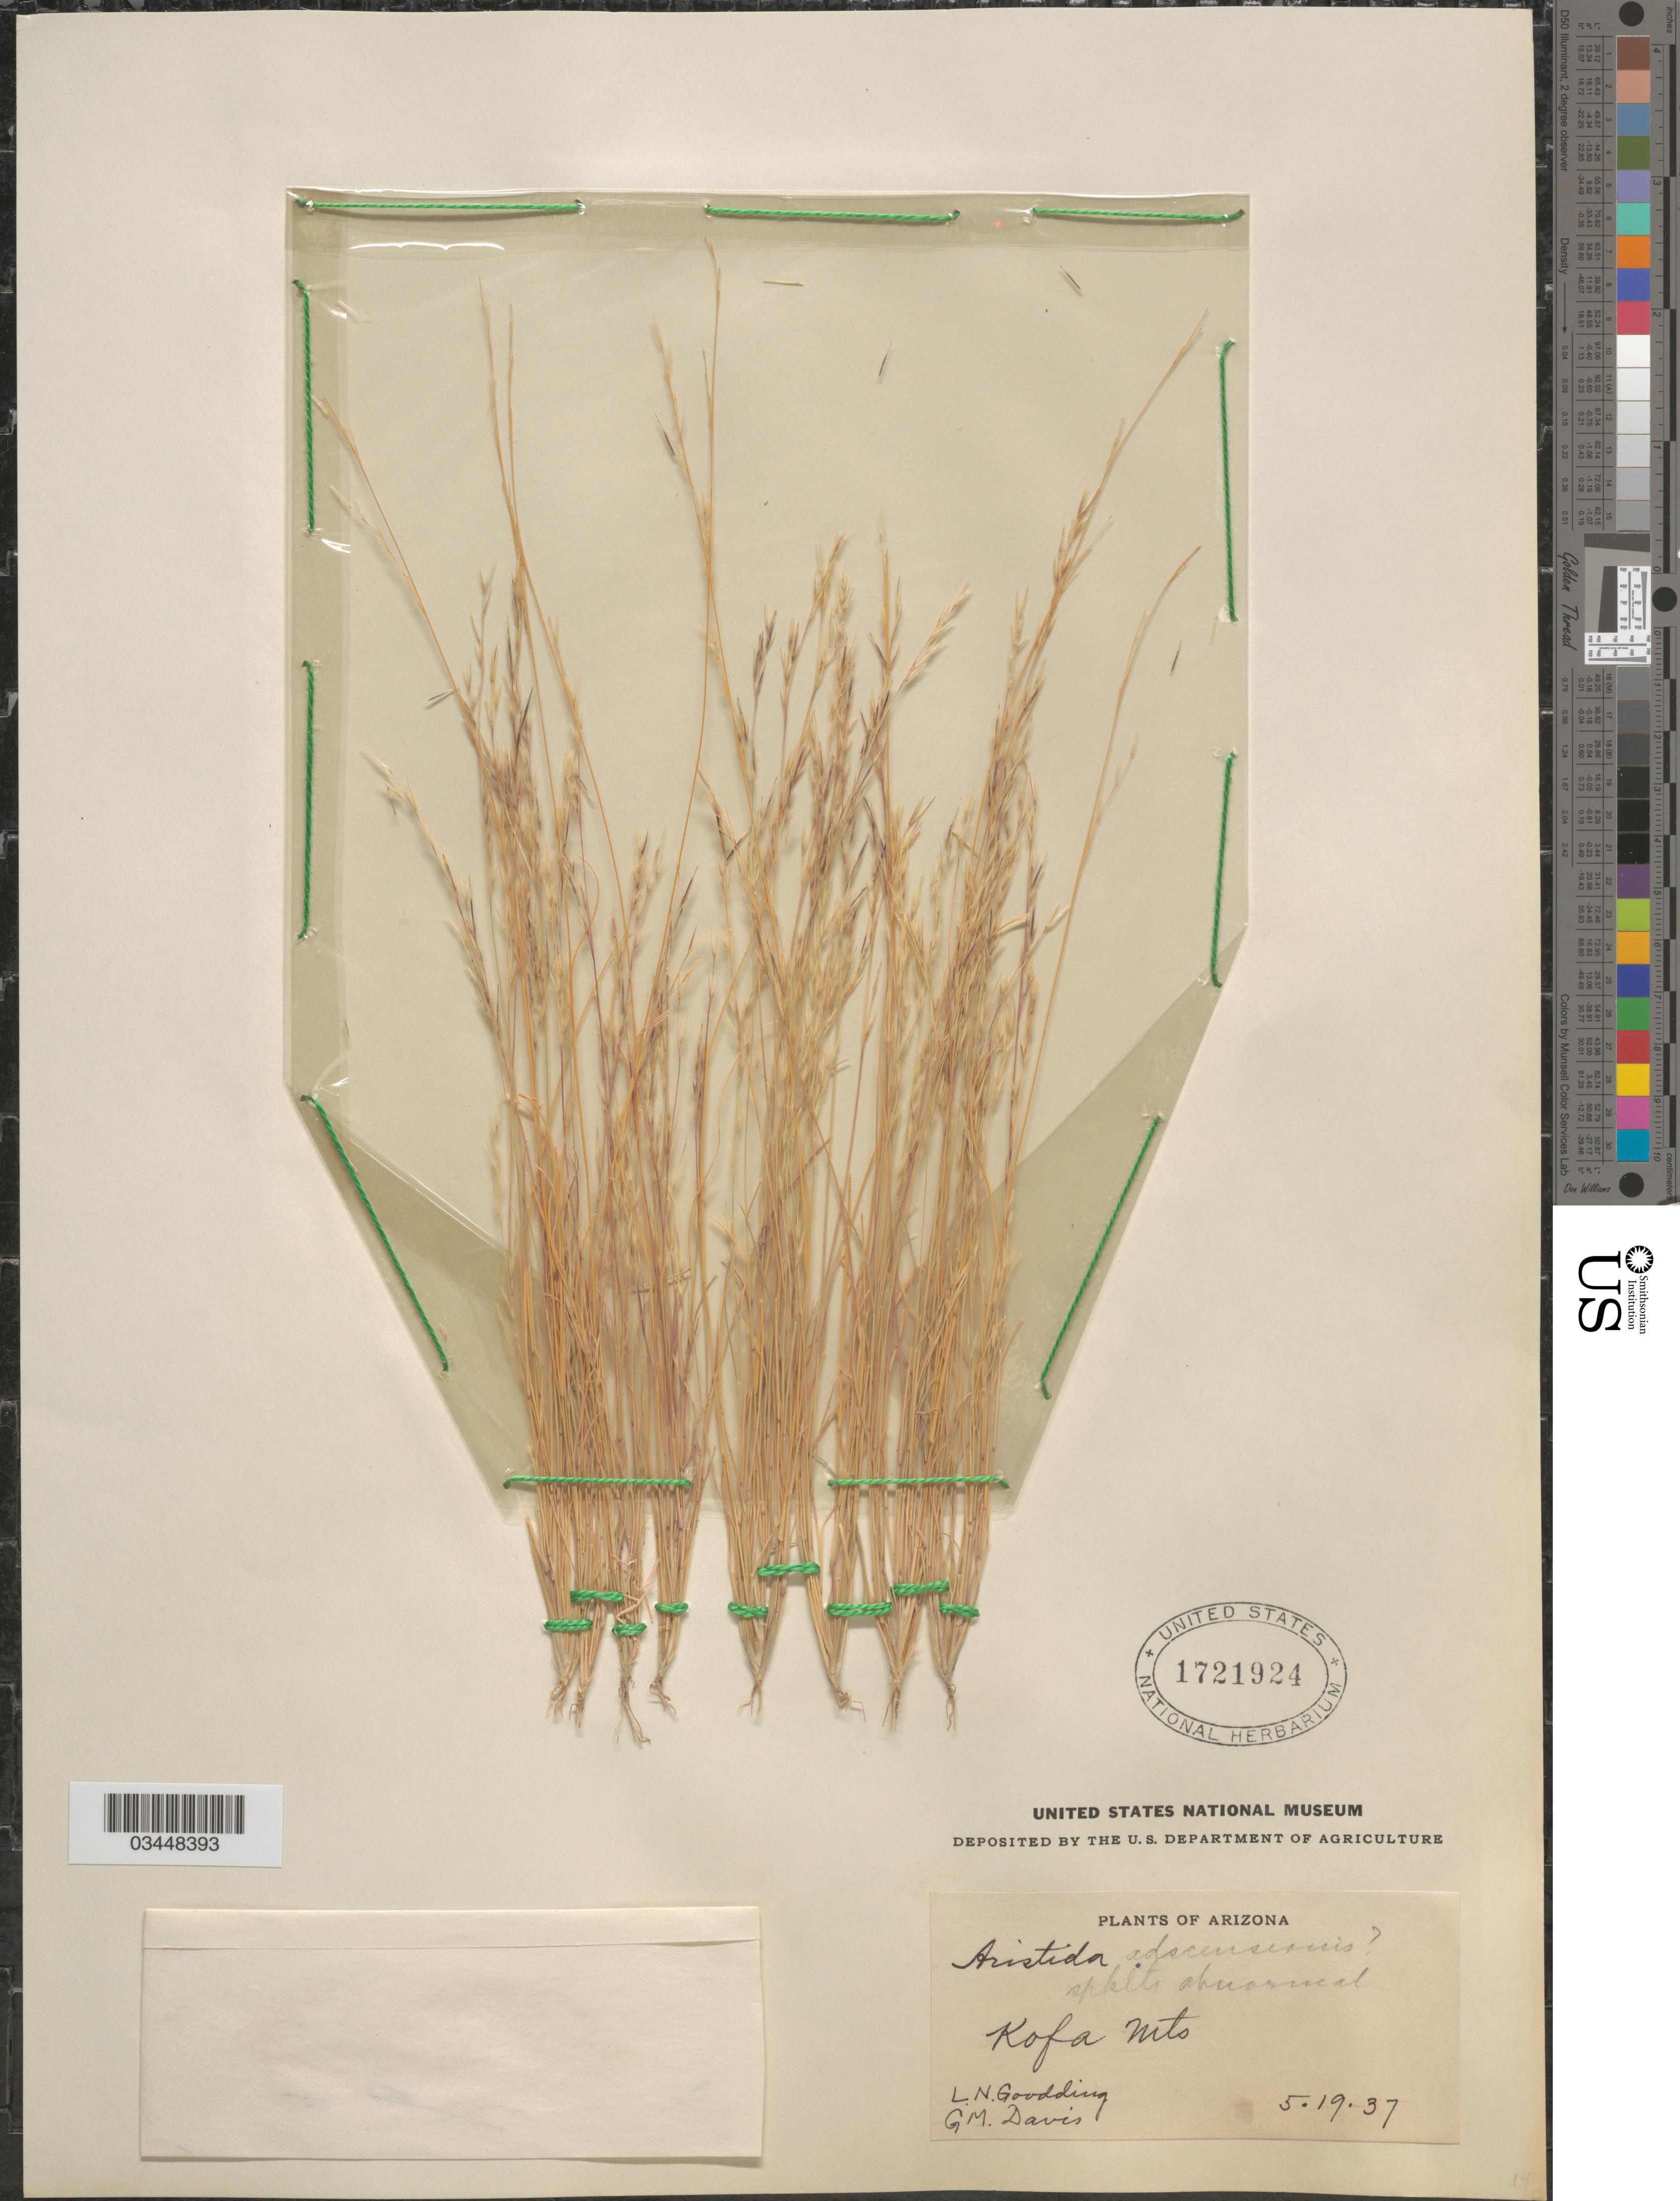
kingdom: Plantae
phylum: Tracheophyta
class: Liliopsida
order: Poales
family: Poaceae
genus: Aristida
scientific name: Aristida adscensionis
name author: L.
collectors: L. N. Goodding & G. Davis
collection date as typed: Transcribed d/m/y: 19/5/37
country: United States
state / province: Arizona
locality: Kofa Mts.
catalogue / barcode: US 1721924